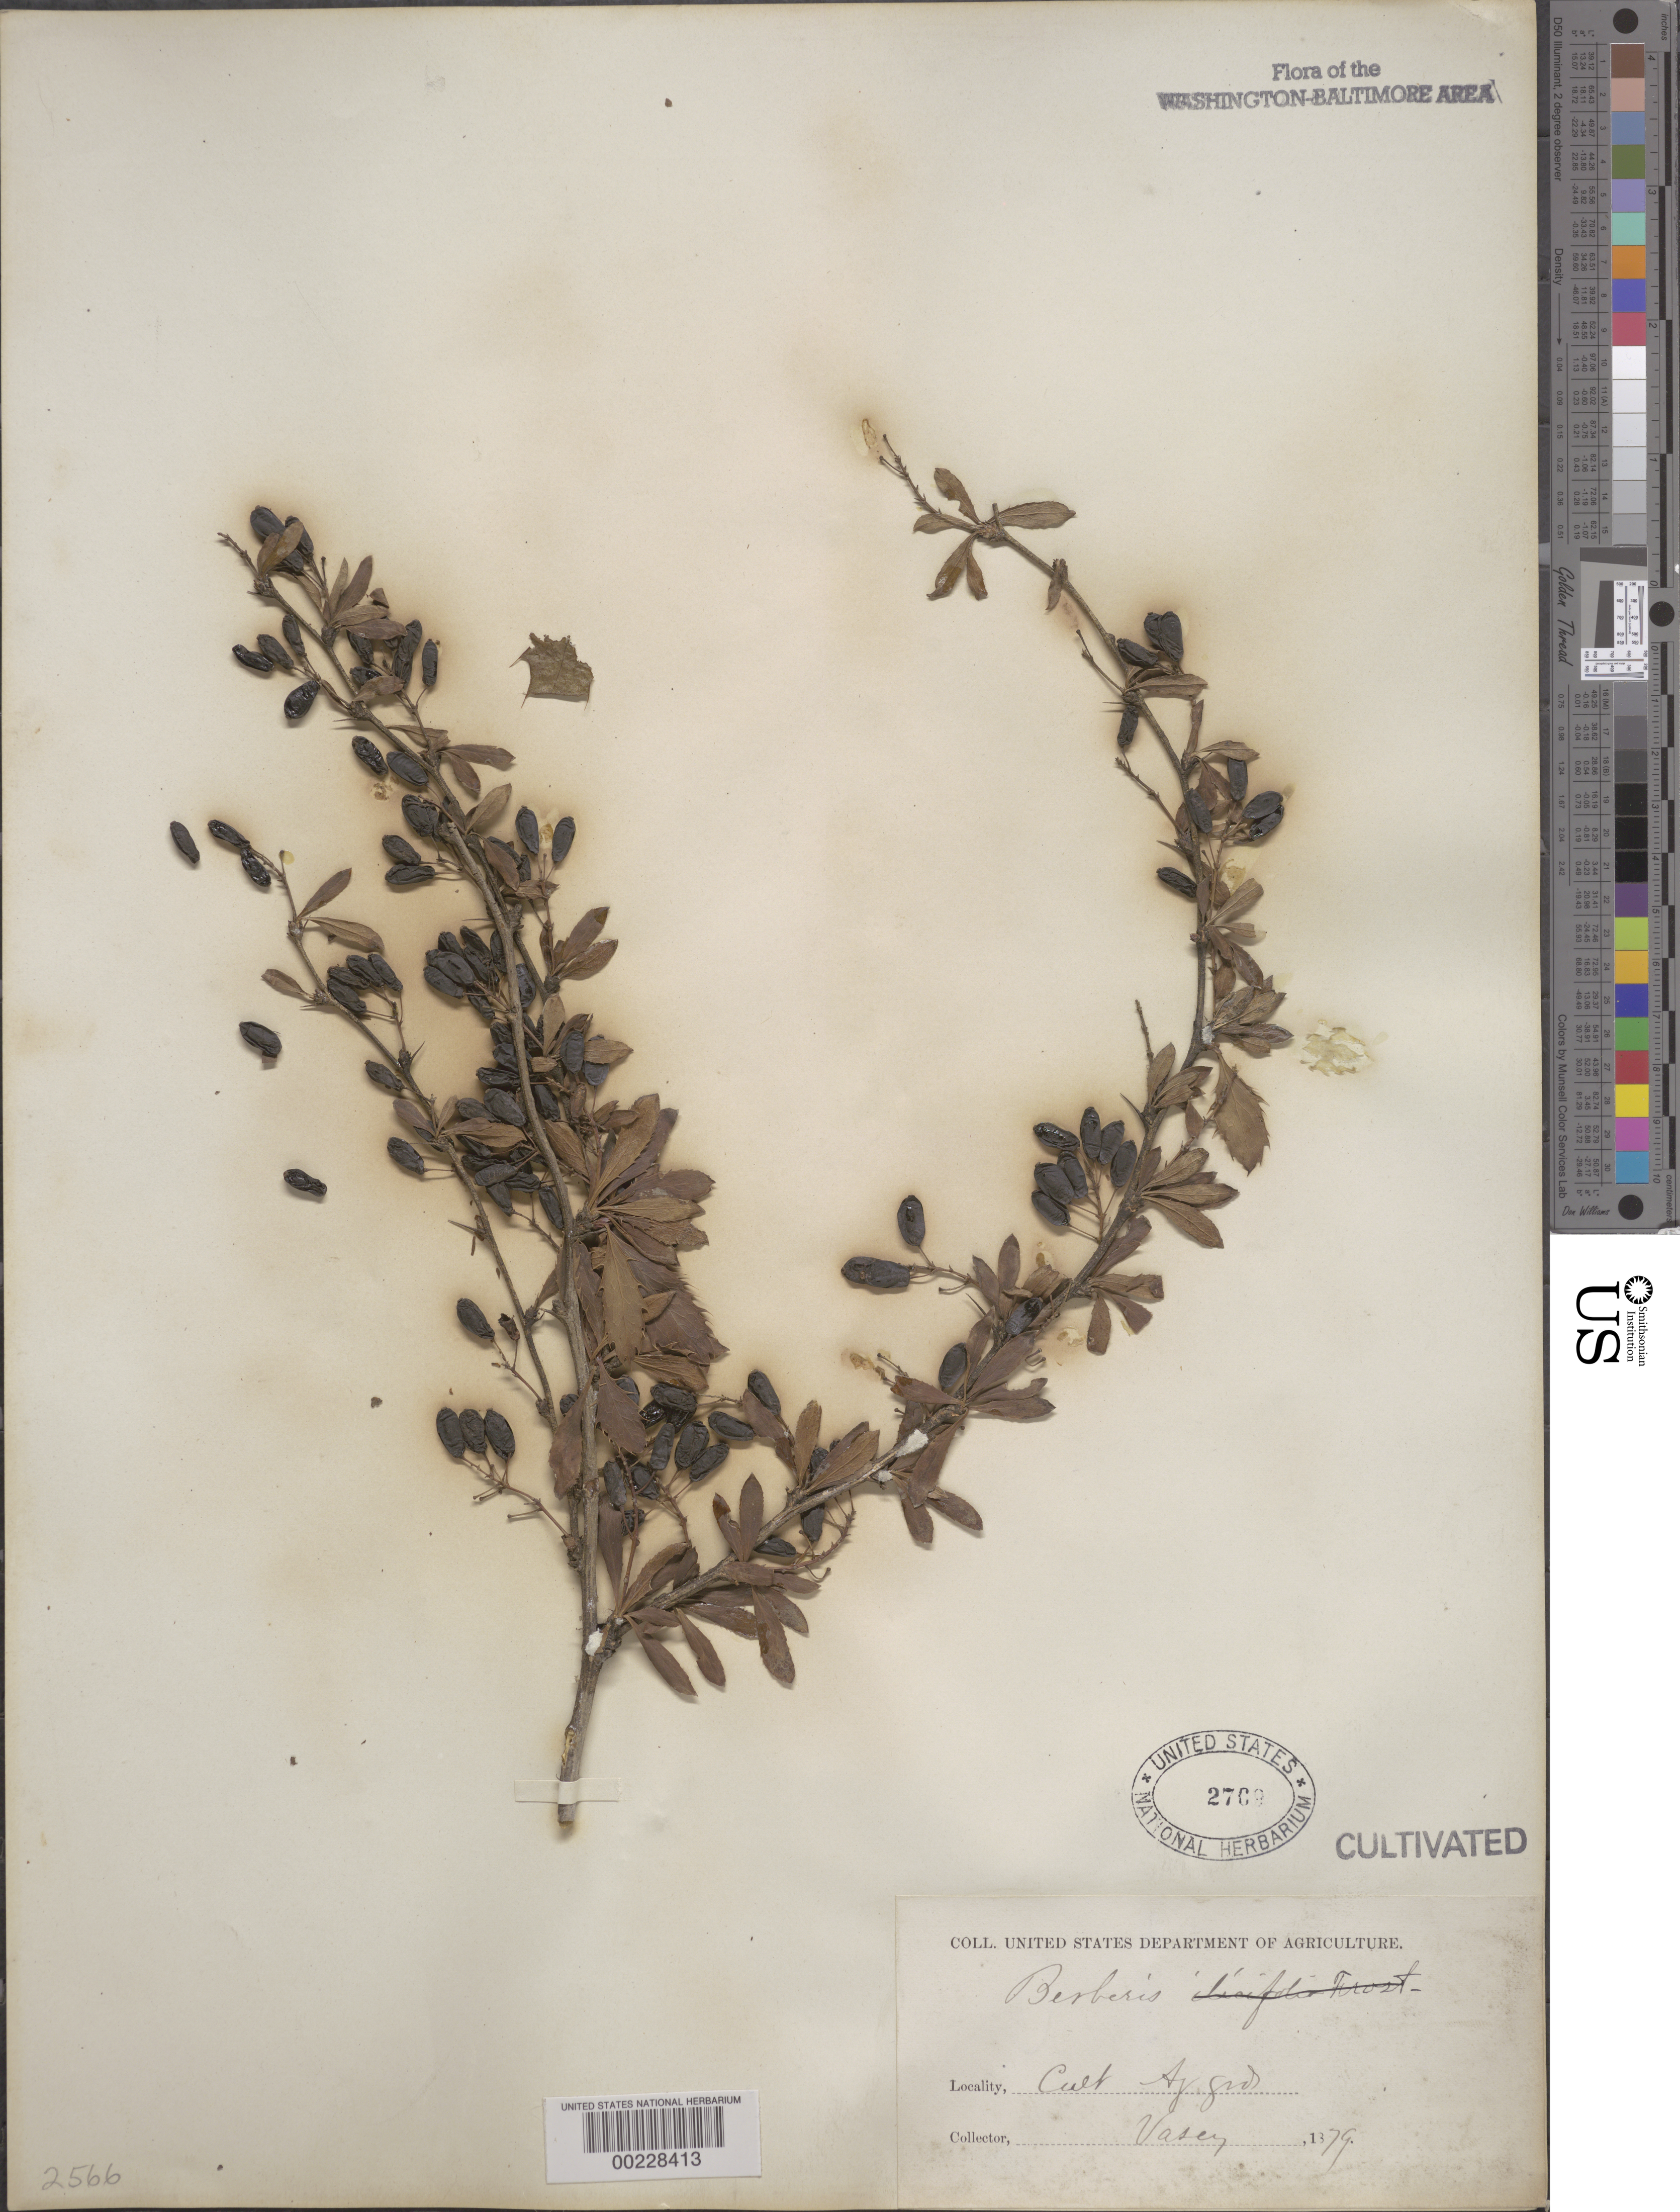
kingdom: Plantae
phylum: Tracheophyta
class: Magnoliopsida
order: Ranunculales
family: Berberidaceae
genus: Berberis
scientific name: Berberis sp.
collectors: G. R. Vasey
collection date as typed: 1879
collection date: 1879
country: United States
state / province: District of Columbia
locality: Agricultural grounds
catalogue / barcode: US 2769